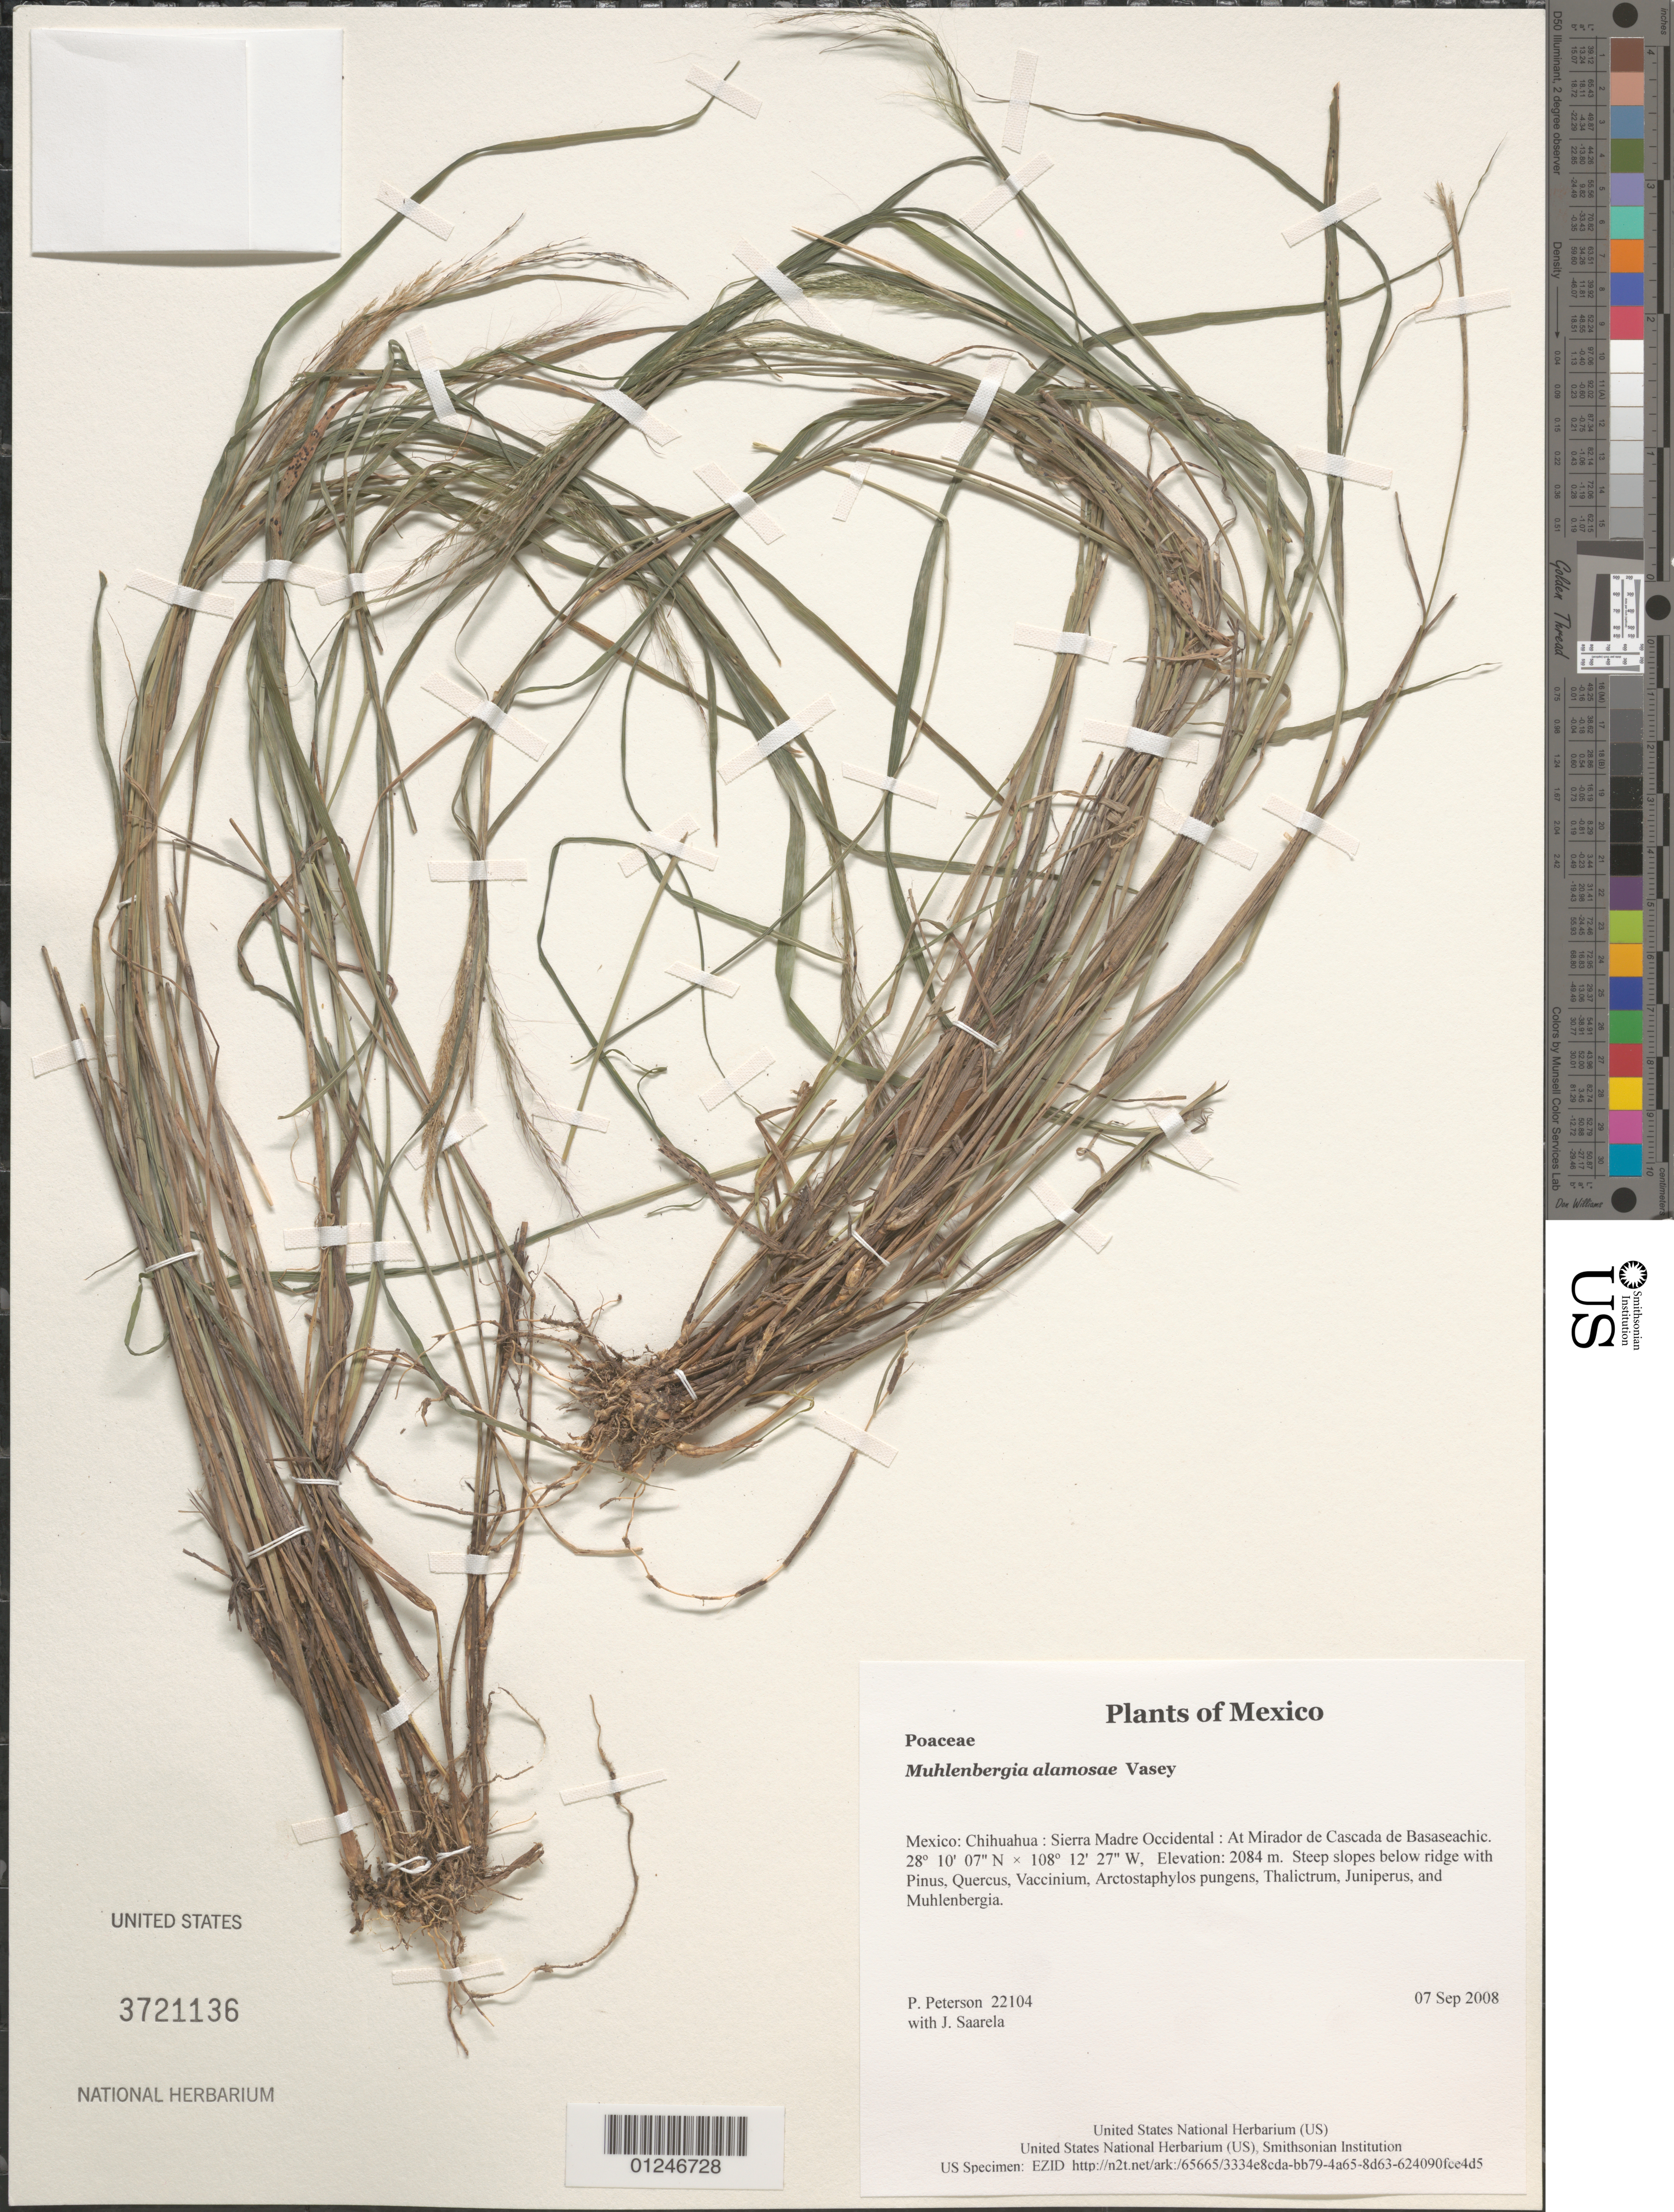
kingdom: Plantae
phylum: Tracheophyta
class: Liliopsida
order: Poales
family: Poaceae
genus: Muhlenbergia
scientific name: Muhlenbergia alamosae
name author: Vasey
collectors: P. M. Peterson & J. Saarela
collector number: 22104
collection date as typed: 07 Sep 2008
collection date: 2008-09-07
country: Mexico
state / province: Chihuahua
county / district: Sierra Madre Occidental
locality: At Mirador de Cascada de Basaseachic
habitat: Steep slopes below ridge with Pinus, Quercus, Vaccinium, Arctostaphylos pungens, Thalictrum, Juniperus, and Muhlenbergia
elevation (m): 2084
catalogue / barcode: US 3721136